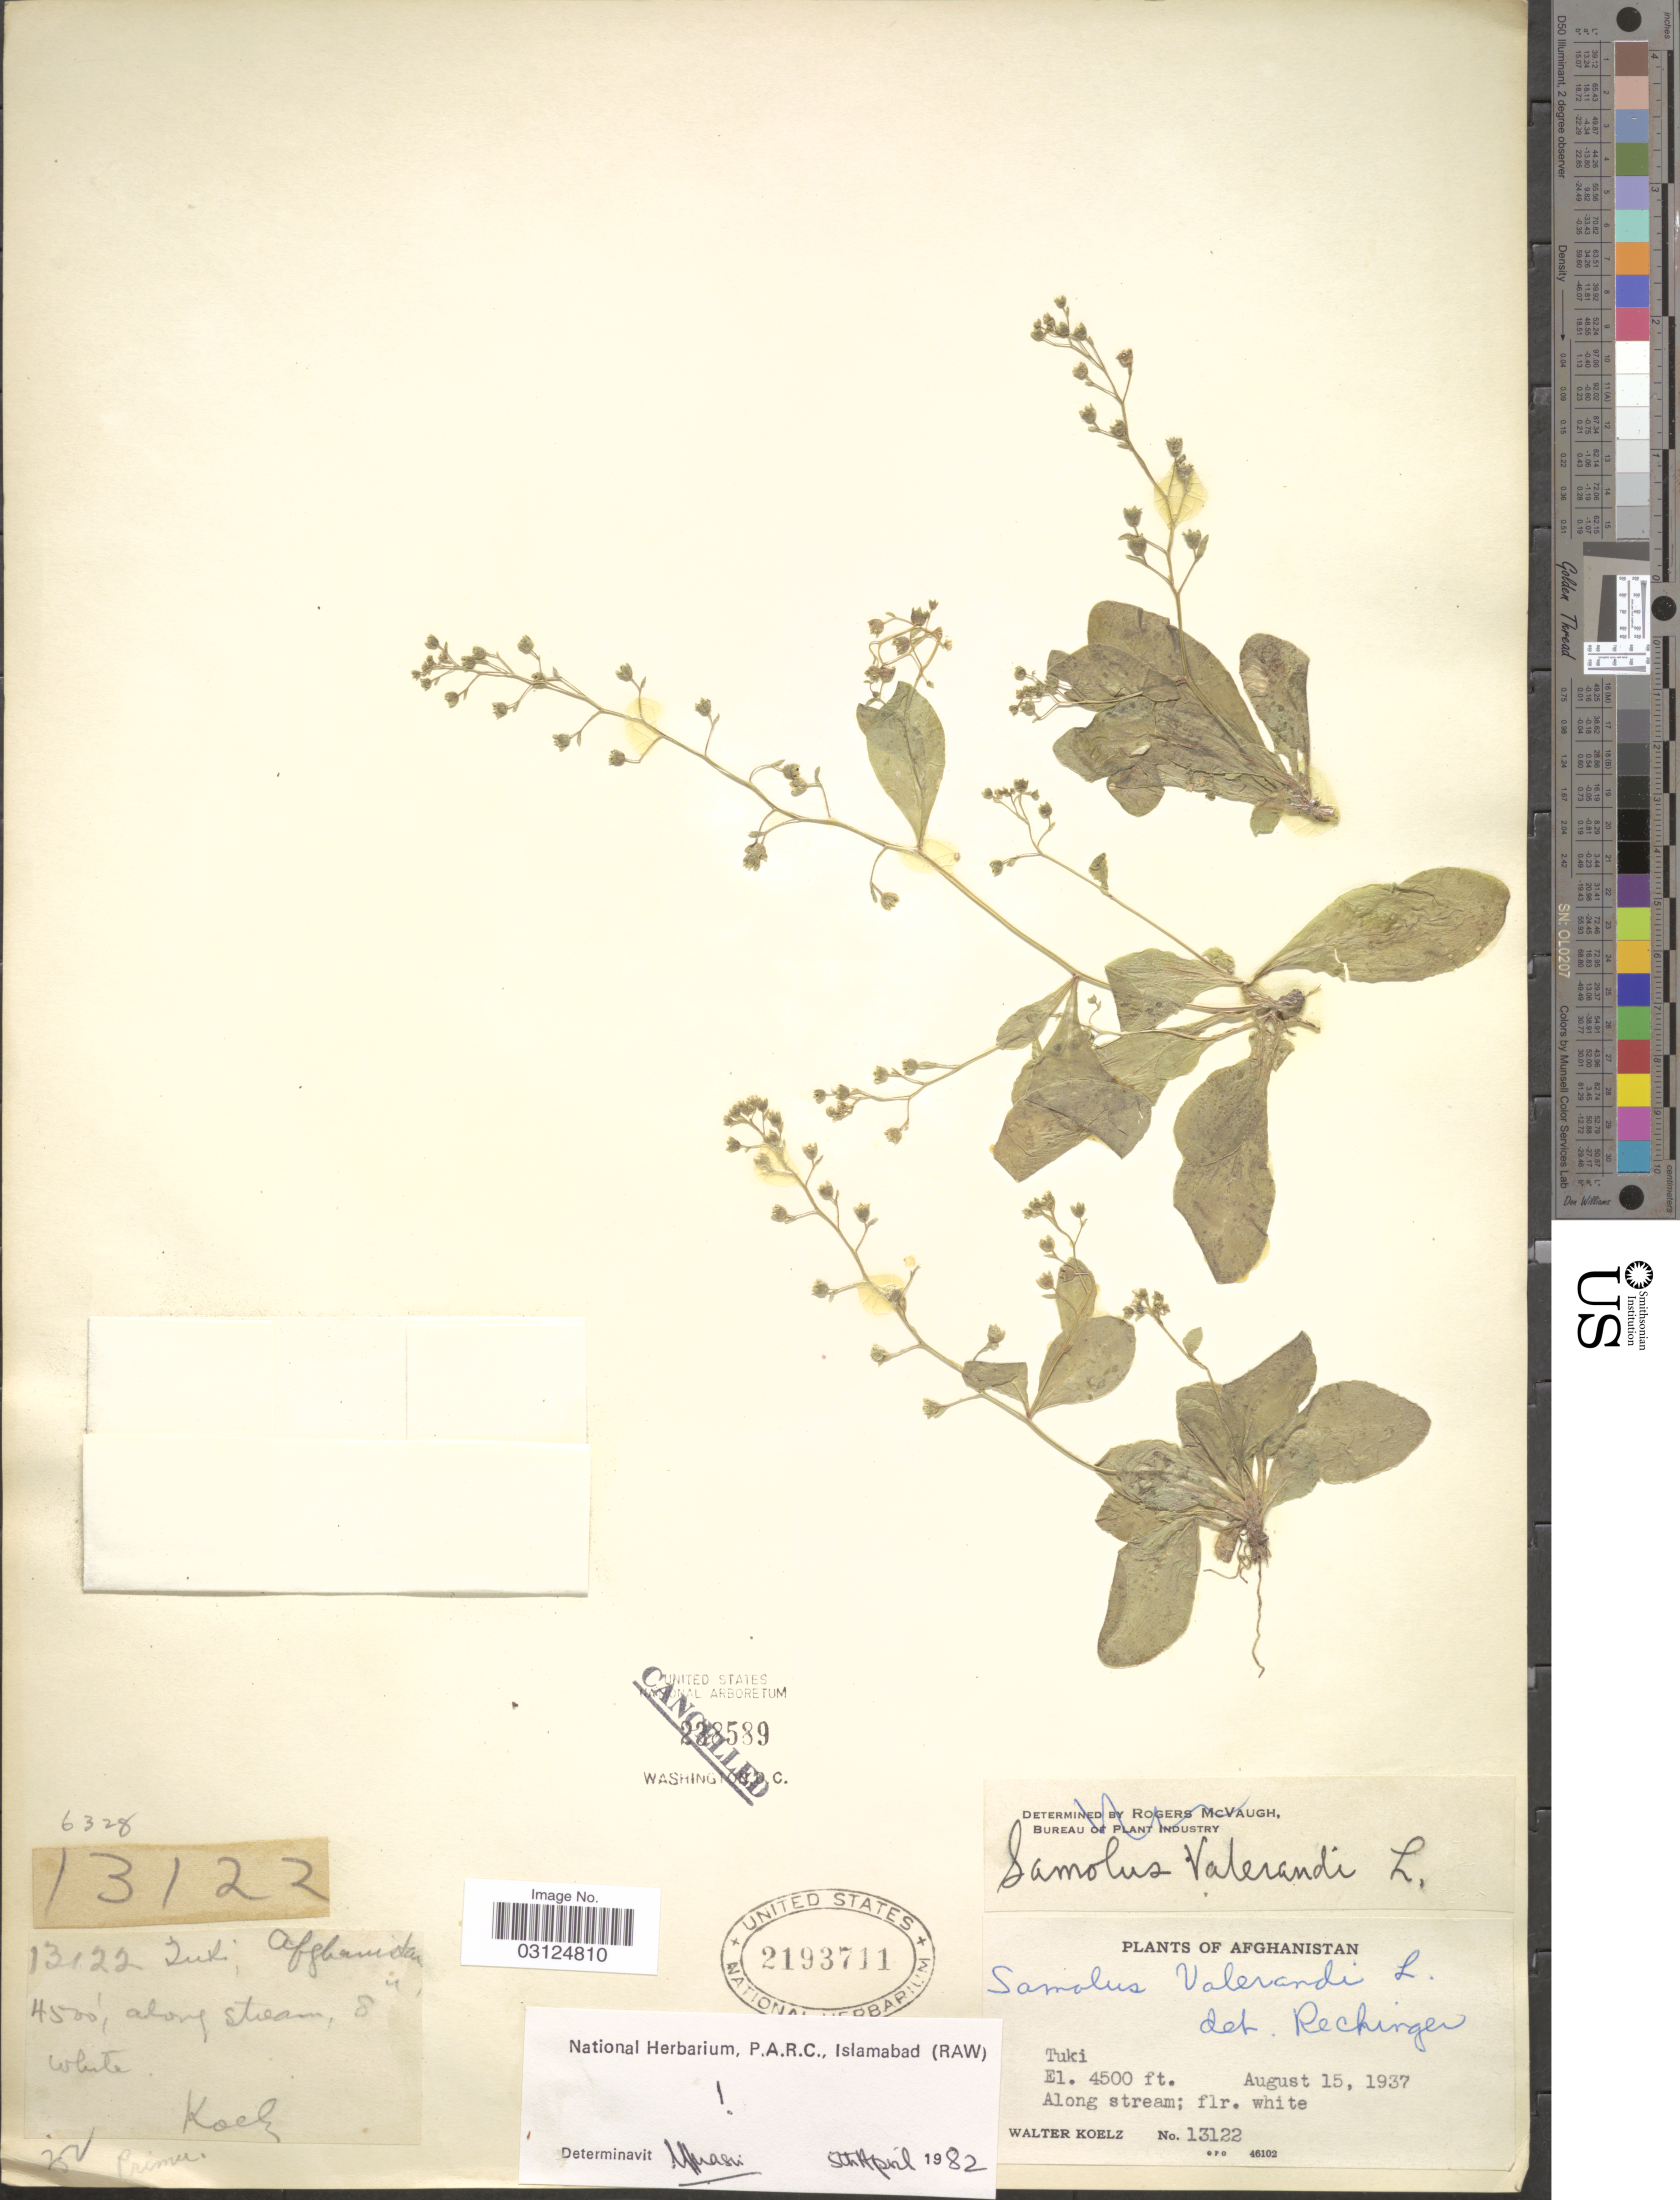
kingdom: Plantae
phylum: Tracheophyta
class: Magnoliopsida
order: Ericales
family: Primulaceae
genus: Samolus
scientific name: Samolus valerandi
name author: L.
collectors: W. N. Koelz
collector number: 13122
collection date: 1937-08-15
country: Afghanistan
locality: Tuki.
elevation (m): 1372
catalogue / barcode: US 2193711